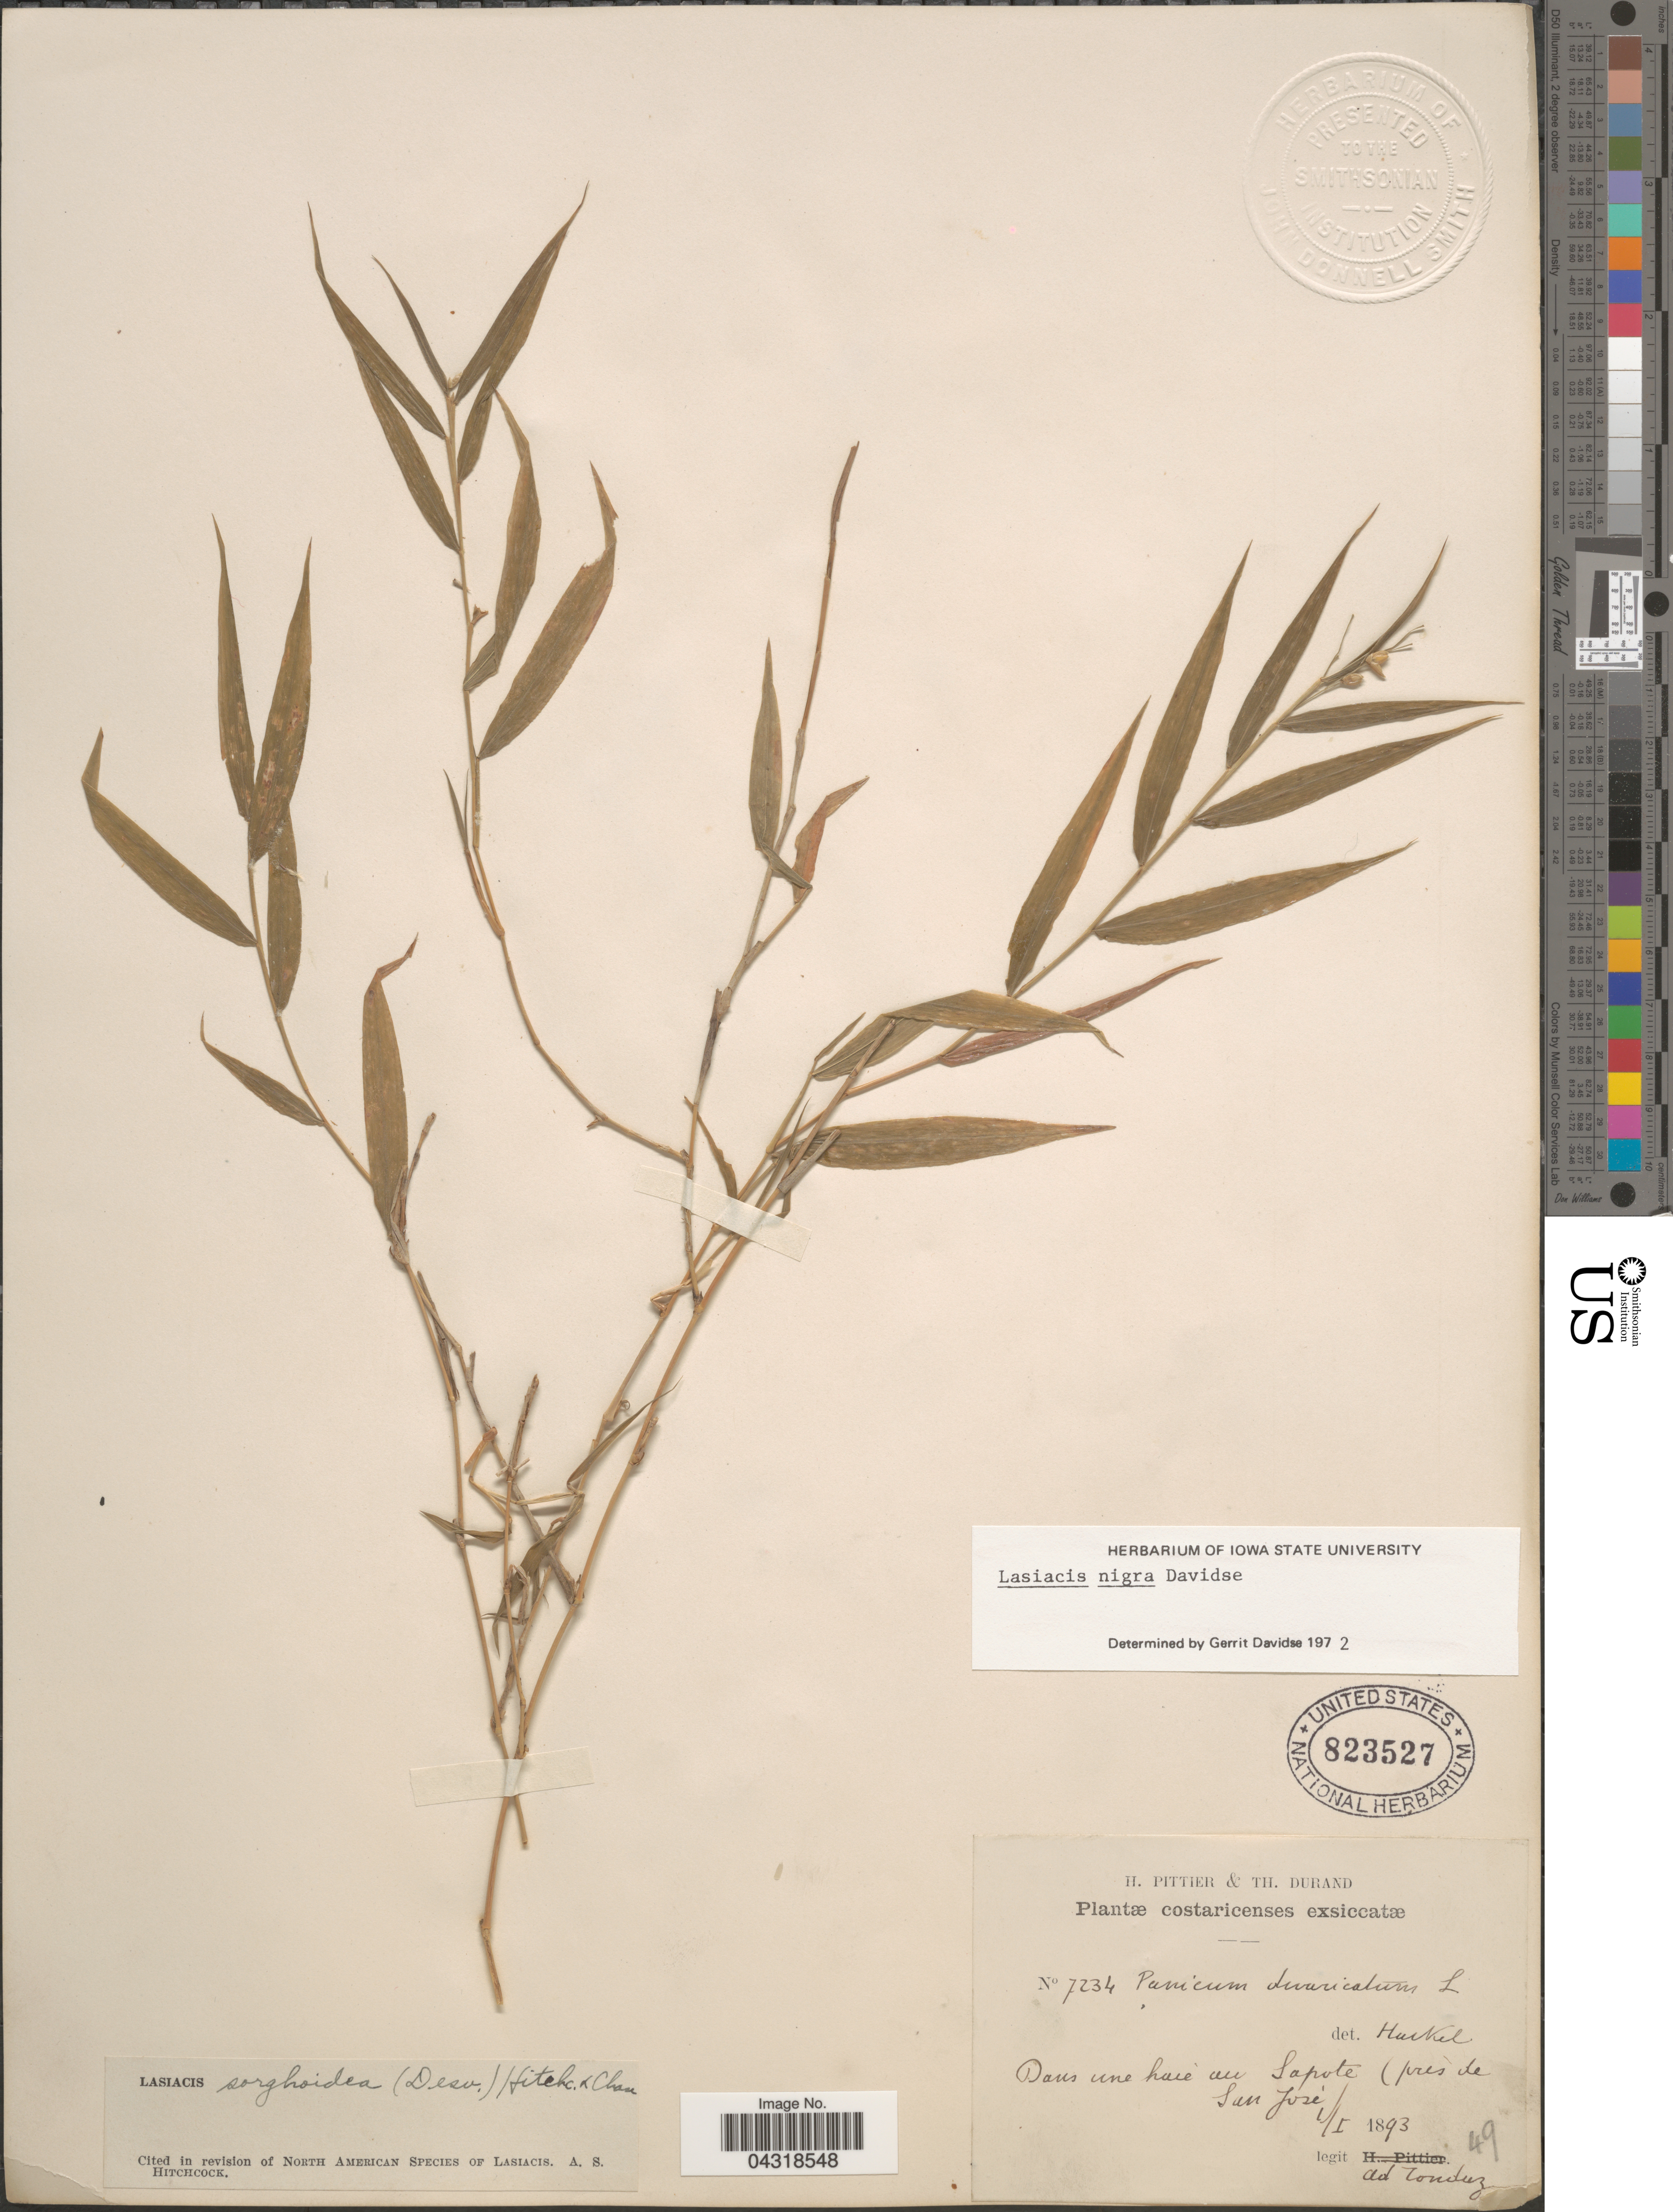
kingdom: Plantae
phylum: Tracheophyta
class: Liliopsida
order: Poales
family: Poaceae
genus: Lasiacis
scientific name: Lasiacis nigra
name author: Davidse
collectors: A. Tonduz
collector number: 7234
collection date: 1893-01-01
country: Costa Rica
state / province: San José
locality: Costaricenses. Dans une haie au Sapote (près de San José).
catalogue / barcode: US 823527